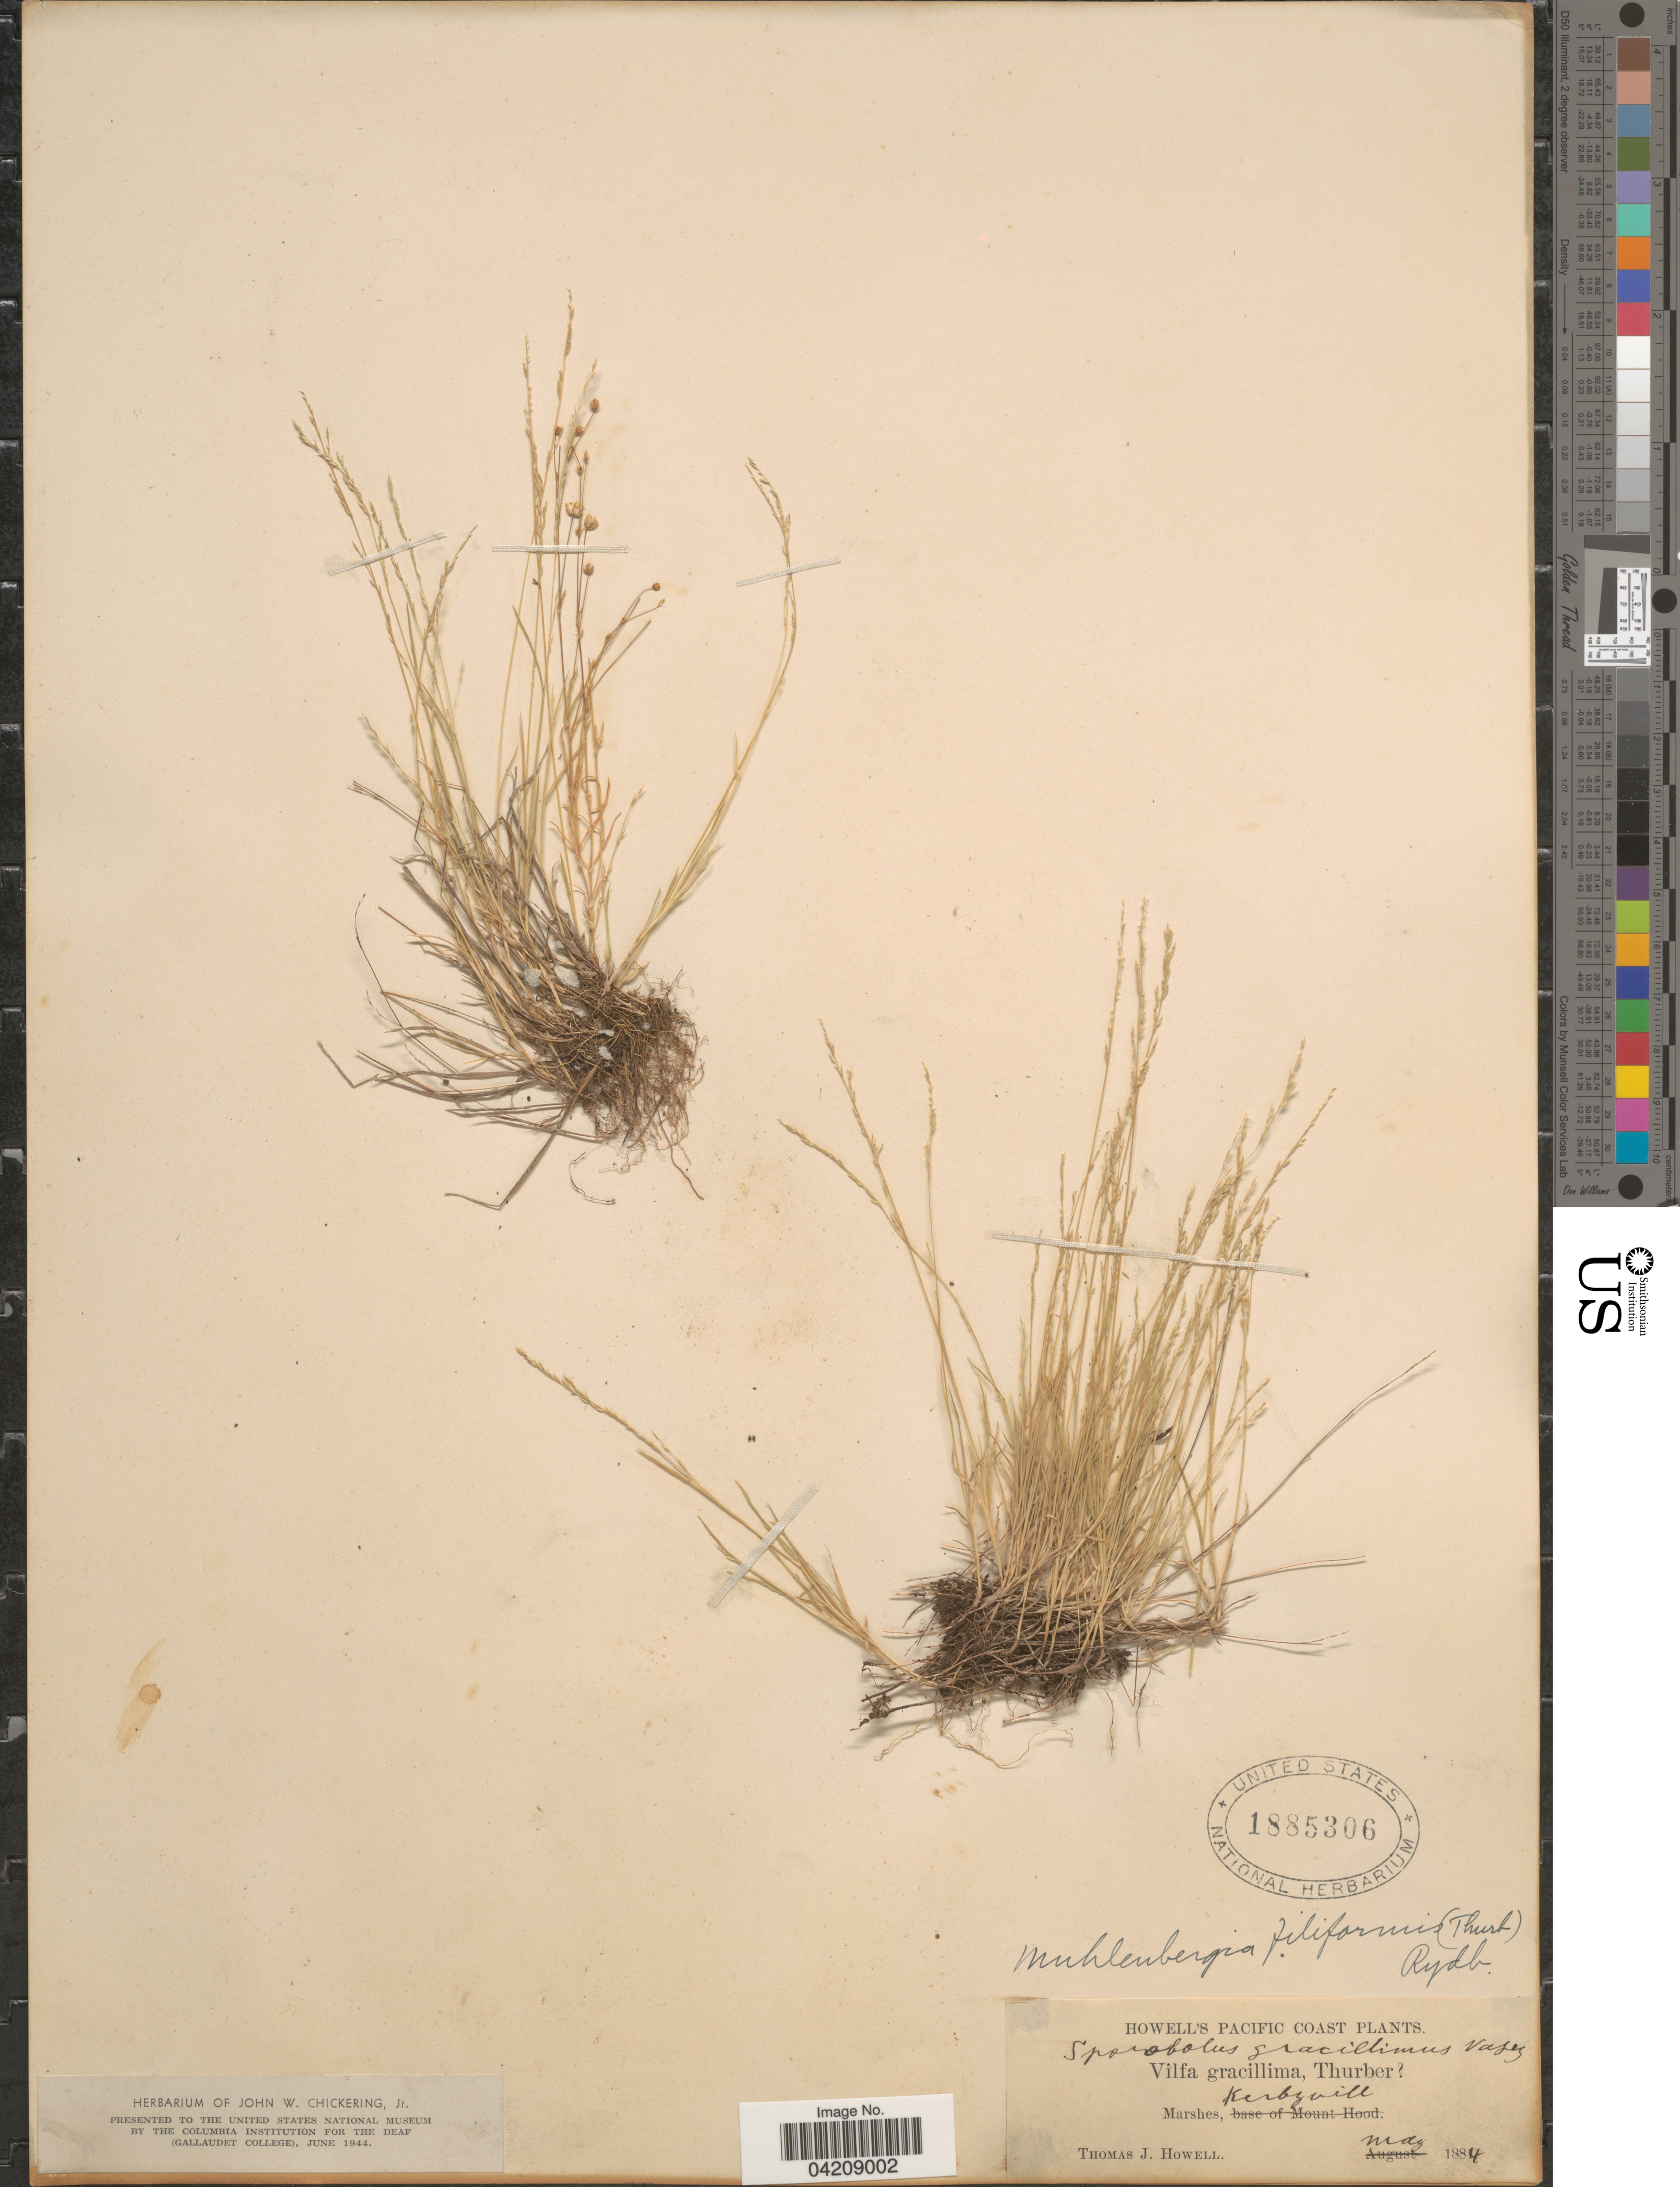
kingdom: Plantae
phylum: Tracheophyta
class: Liliopsida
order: Poales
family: Poaceae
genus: Muhlenbergia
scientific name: Muhlenbergia filiformis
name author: (Thurb. ex S. Watson) Rydb.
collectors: T. J. Howell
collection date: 1884-05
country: United States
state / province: Oregon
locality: Pacific Coast. Marshes, Kerbyvill.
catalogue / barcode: US 1885306